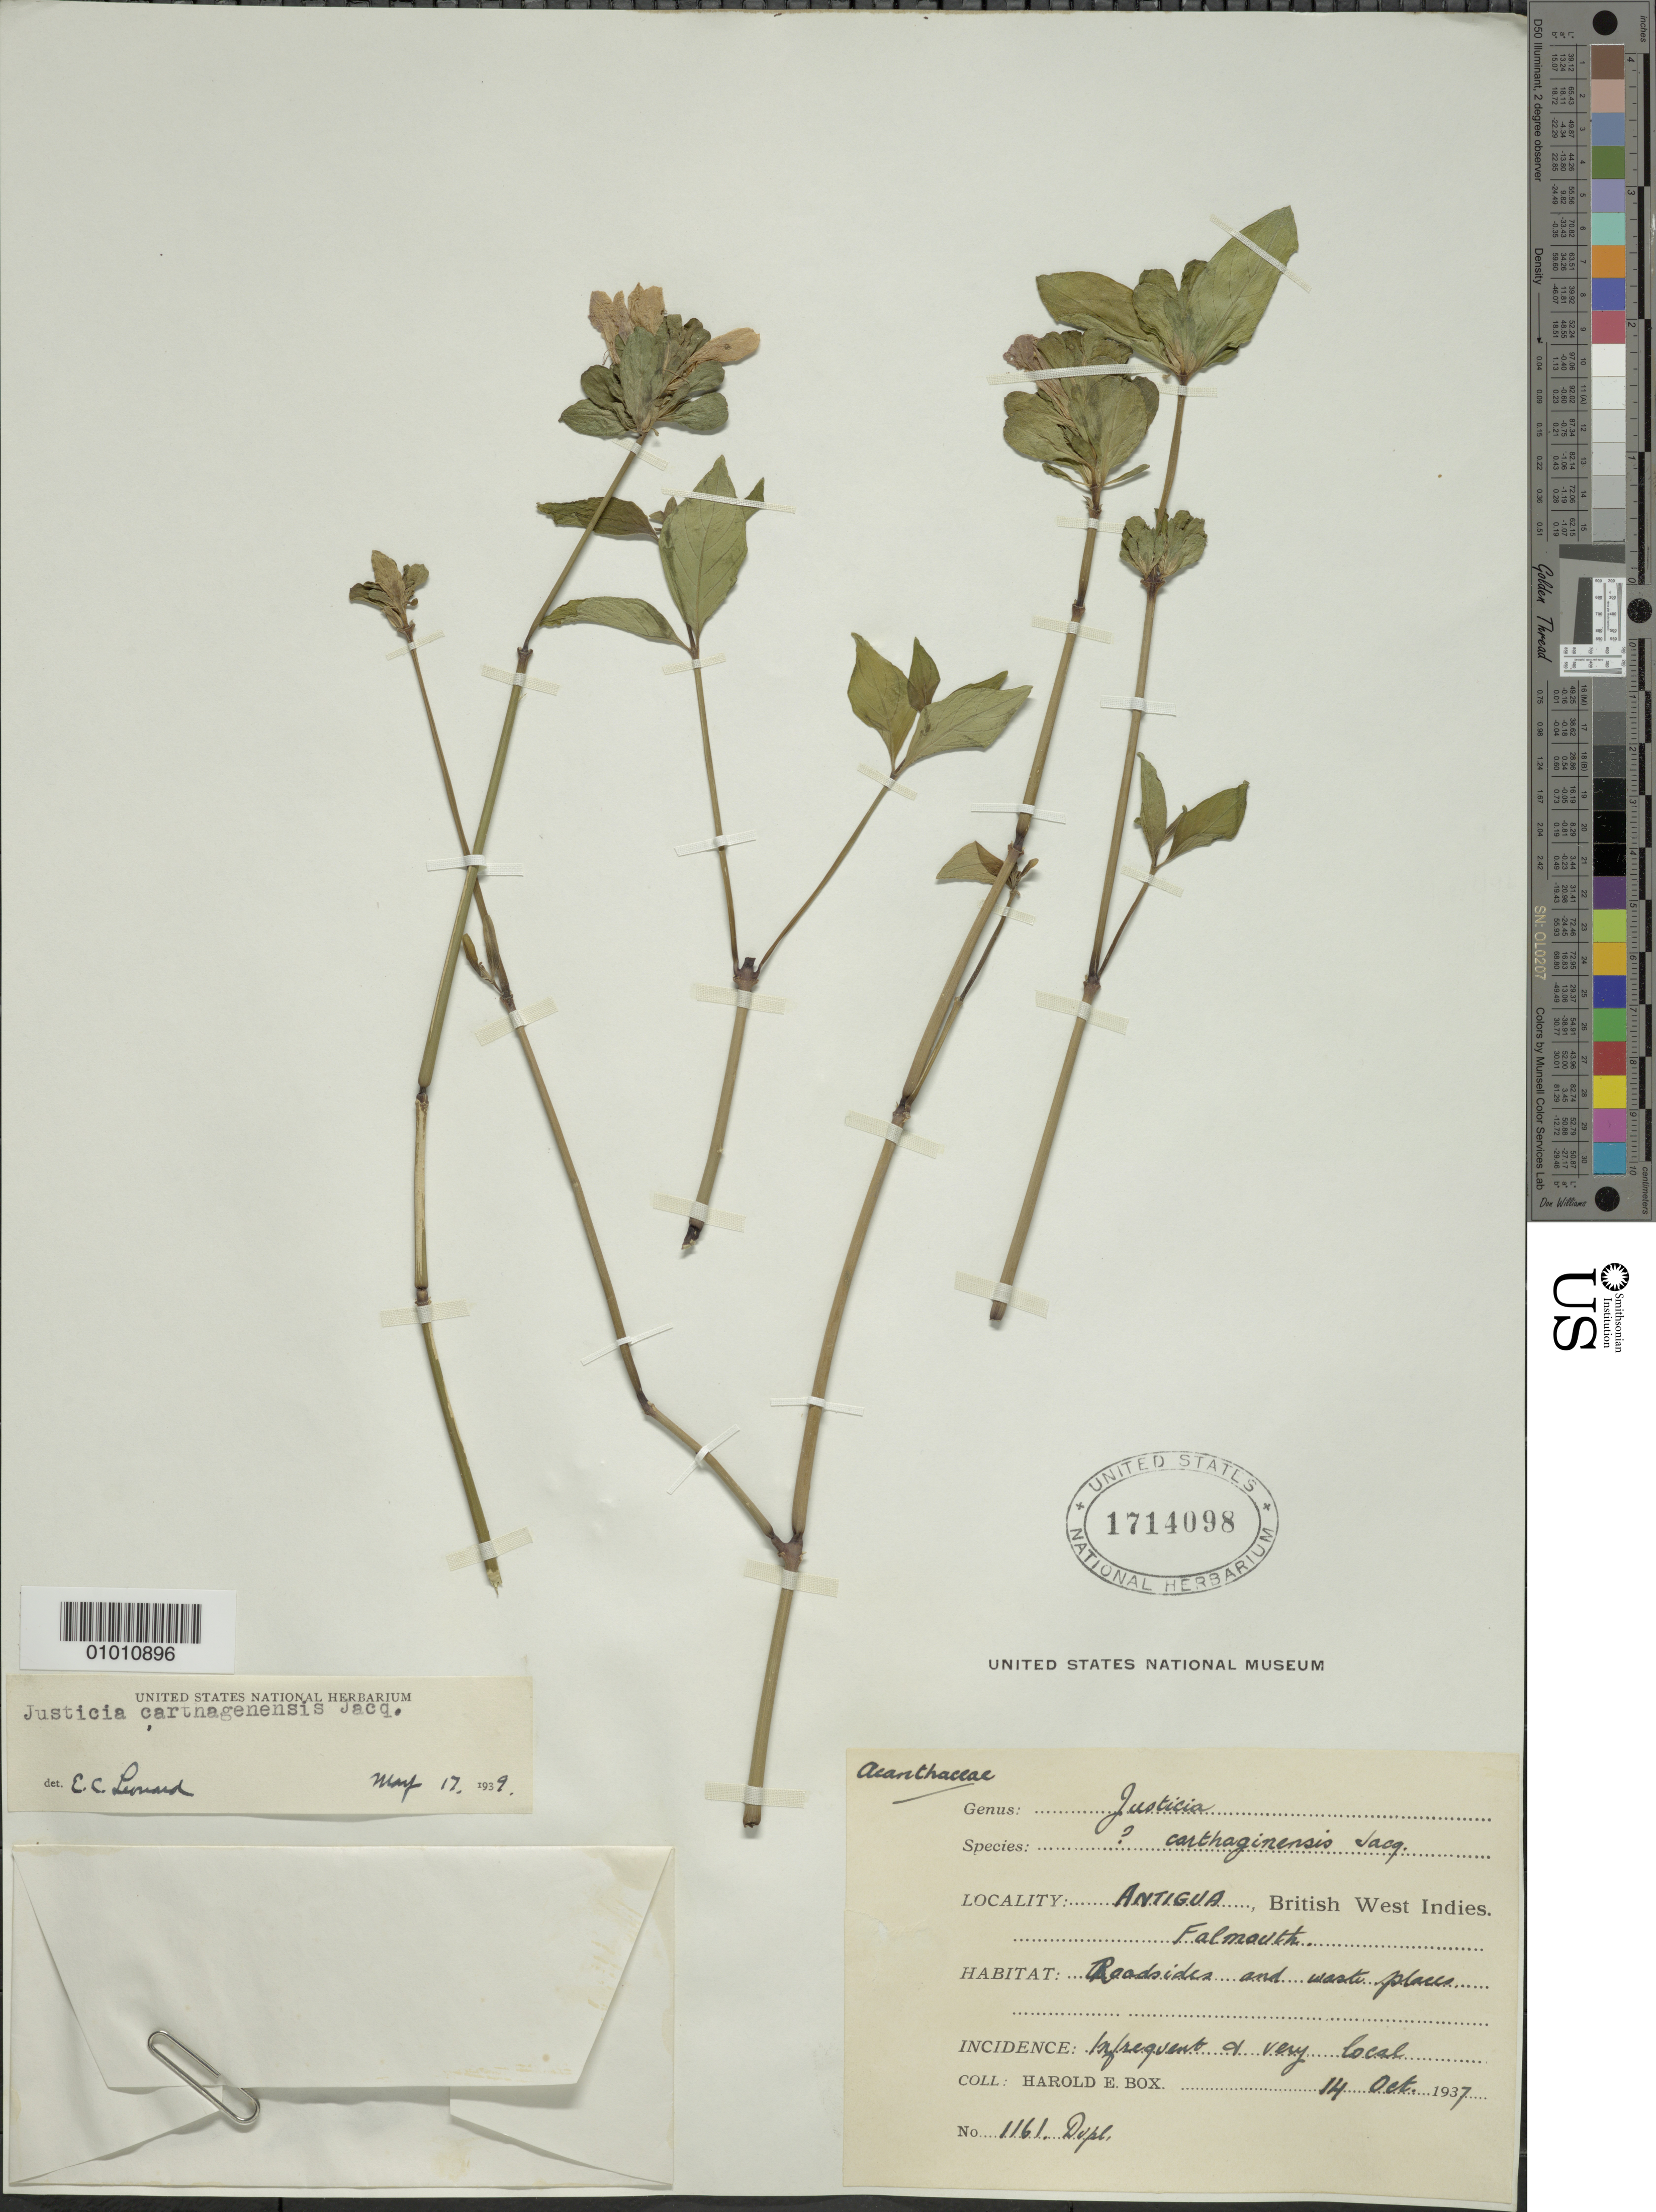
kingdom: Plantae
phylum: Tracheophyta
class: Magnoliopsida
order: Lamiales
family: Acanthaceae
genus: Justicia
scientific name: Justicia carthaginensis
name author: Jacq.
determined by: Leonard, Emery C., (US)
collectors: H. E. Box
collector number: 1161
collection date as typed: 14 Oct 1937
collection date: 1937-10-14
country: Antigua and Barbuda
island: Antigua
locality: Falmouth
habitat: Roadsides and wet places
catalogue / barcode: US 1714098